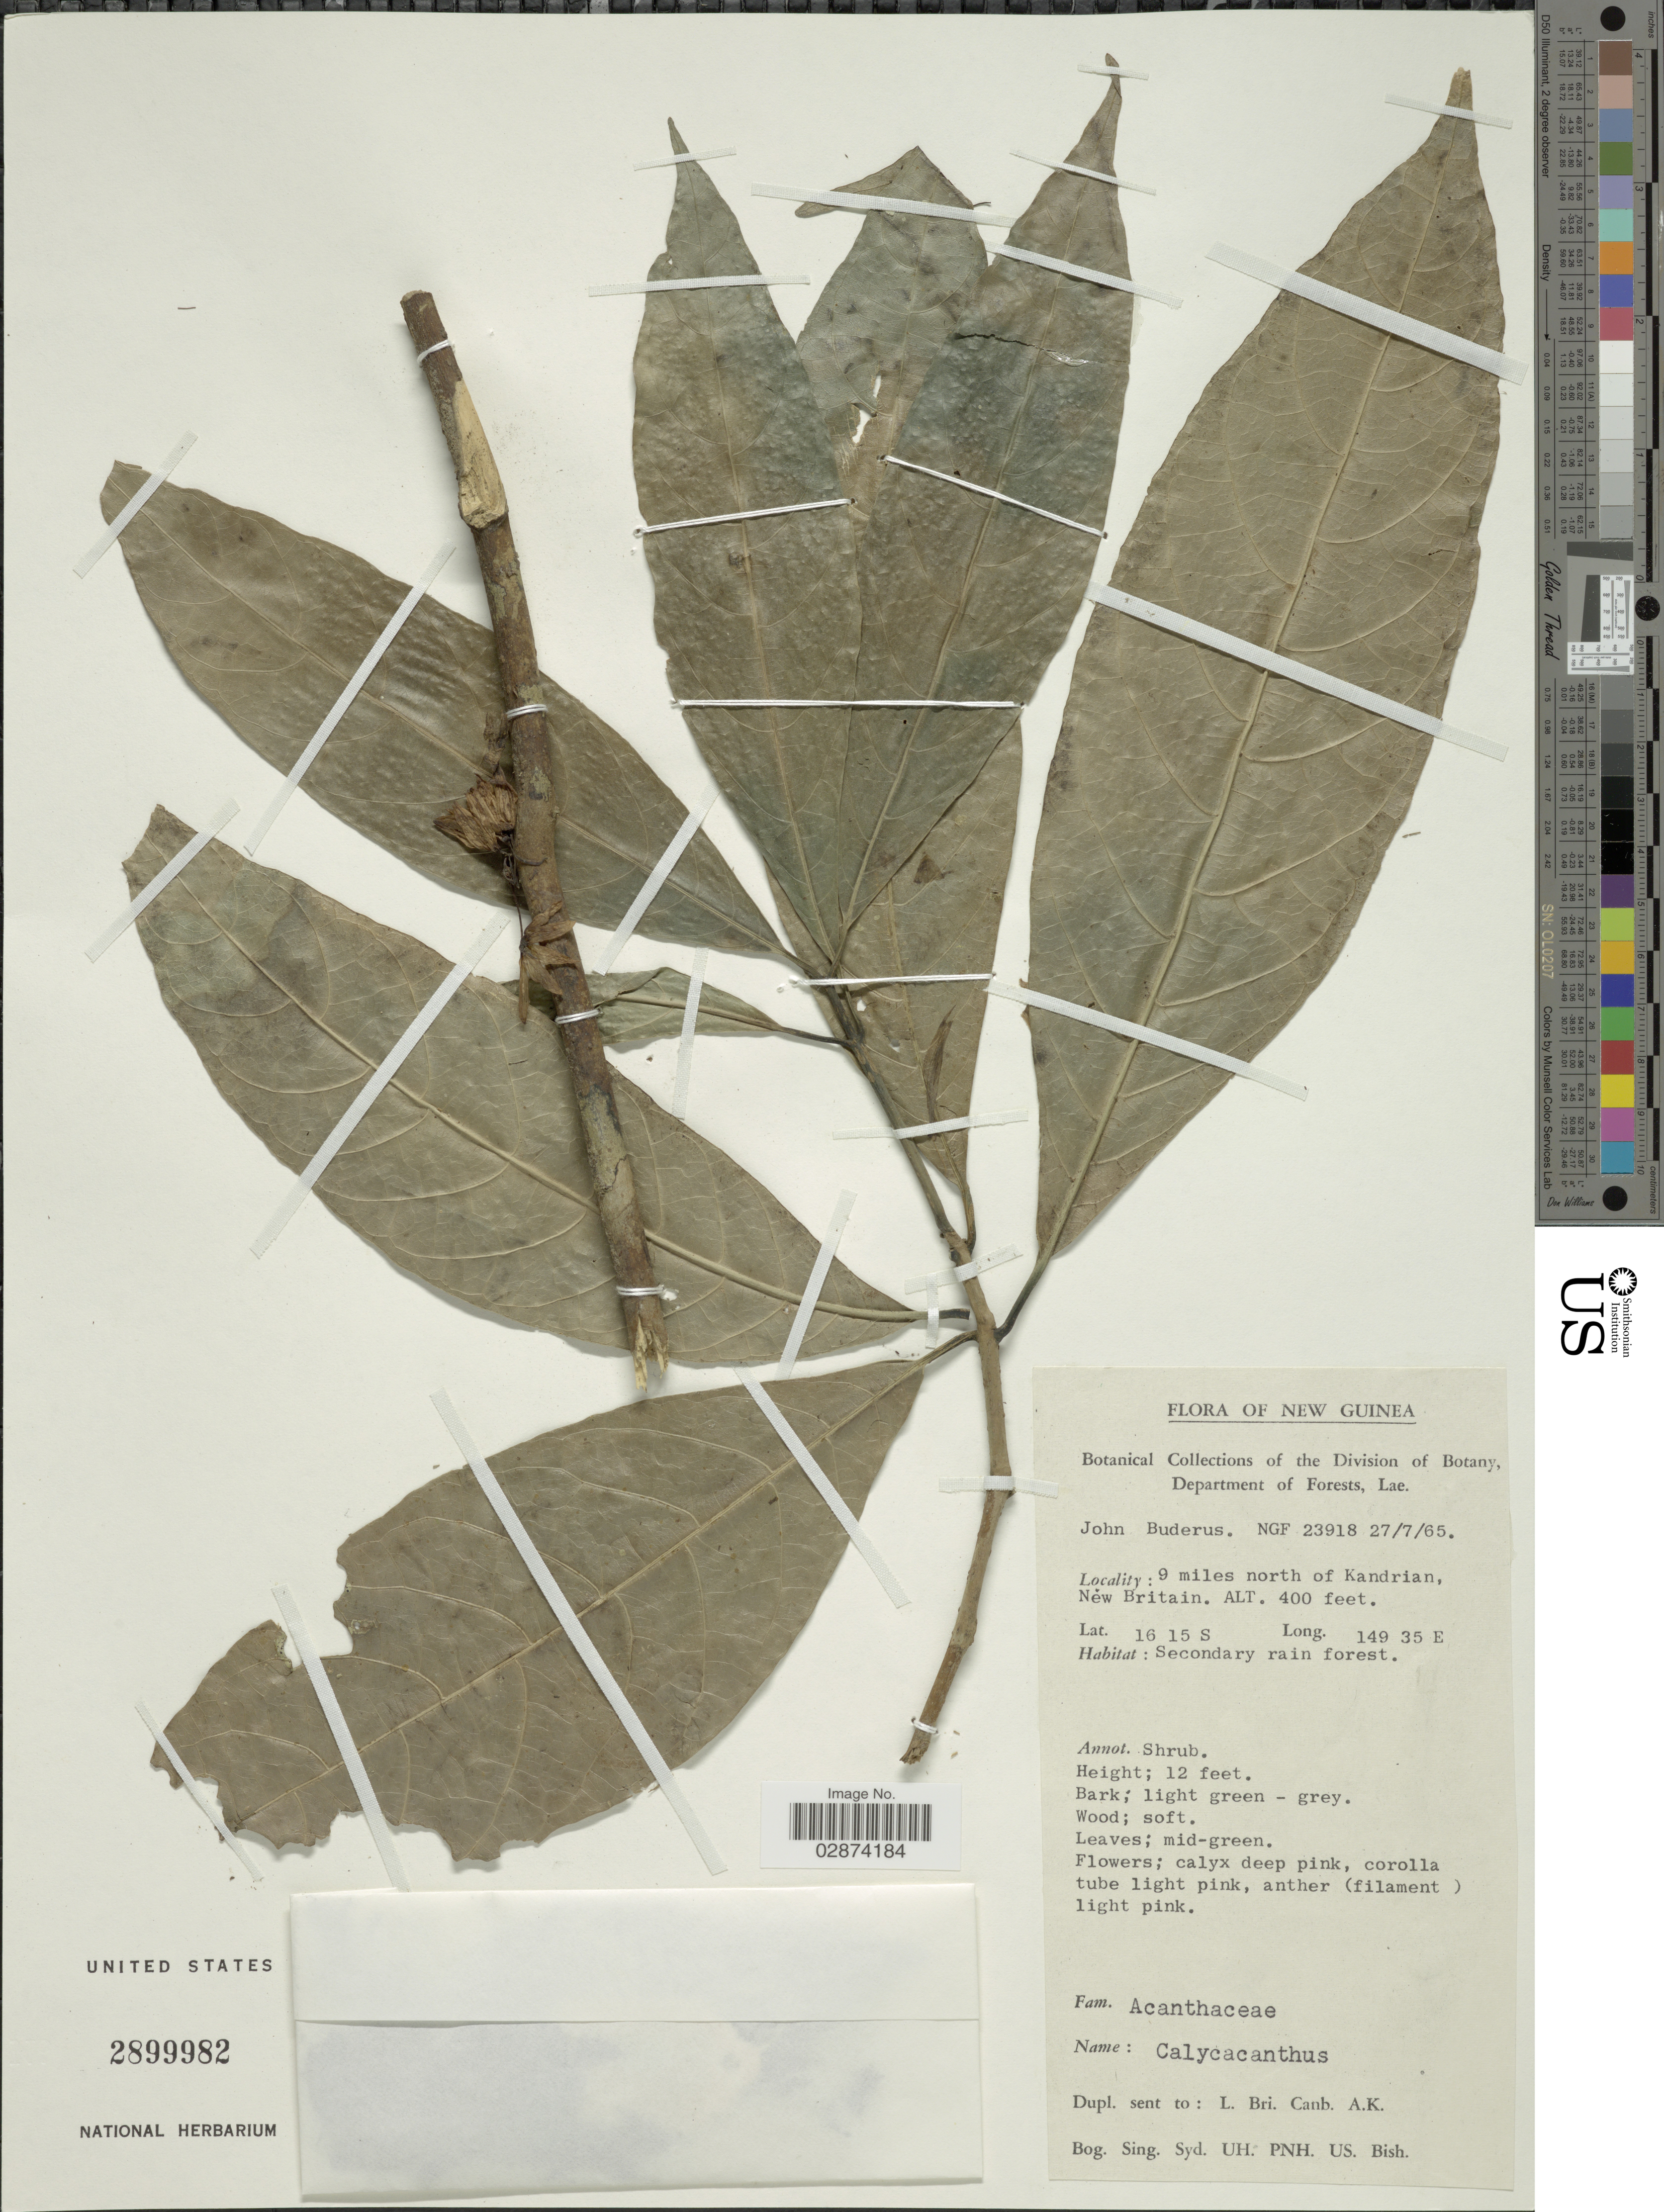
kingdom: Plantae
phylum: Tracheophyta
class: Magnoliopsida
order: Lamiales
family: Acanthaceae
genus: Calycacanthus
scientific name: Calycacanthus sp.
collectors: J. Buderus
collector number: NGF 23918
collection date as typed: Transcribed d/m/y: 27/7/65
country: Papua New Guinea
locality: New Guinea. 9 miles north of Kandrian, New Britain.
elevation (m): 122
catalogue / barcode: US 2899982